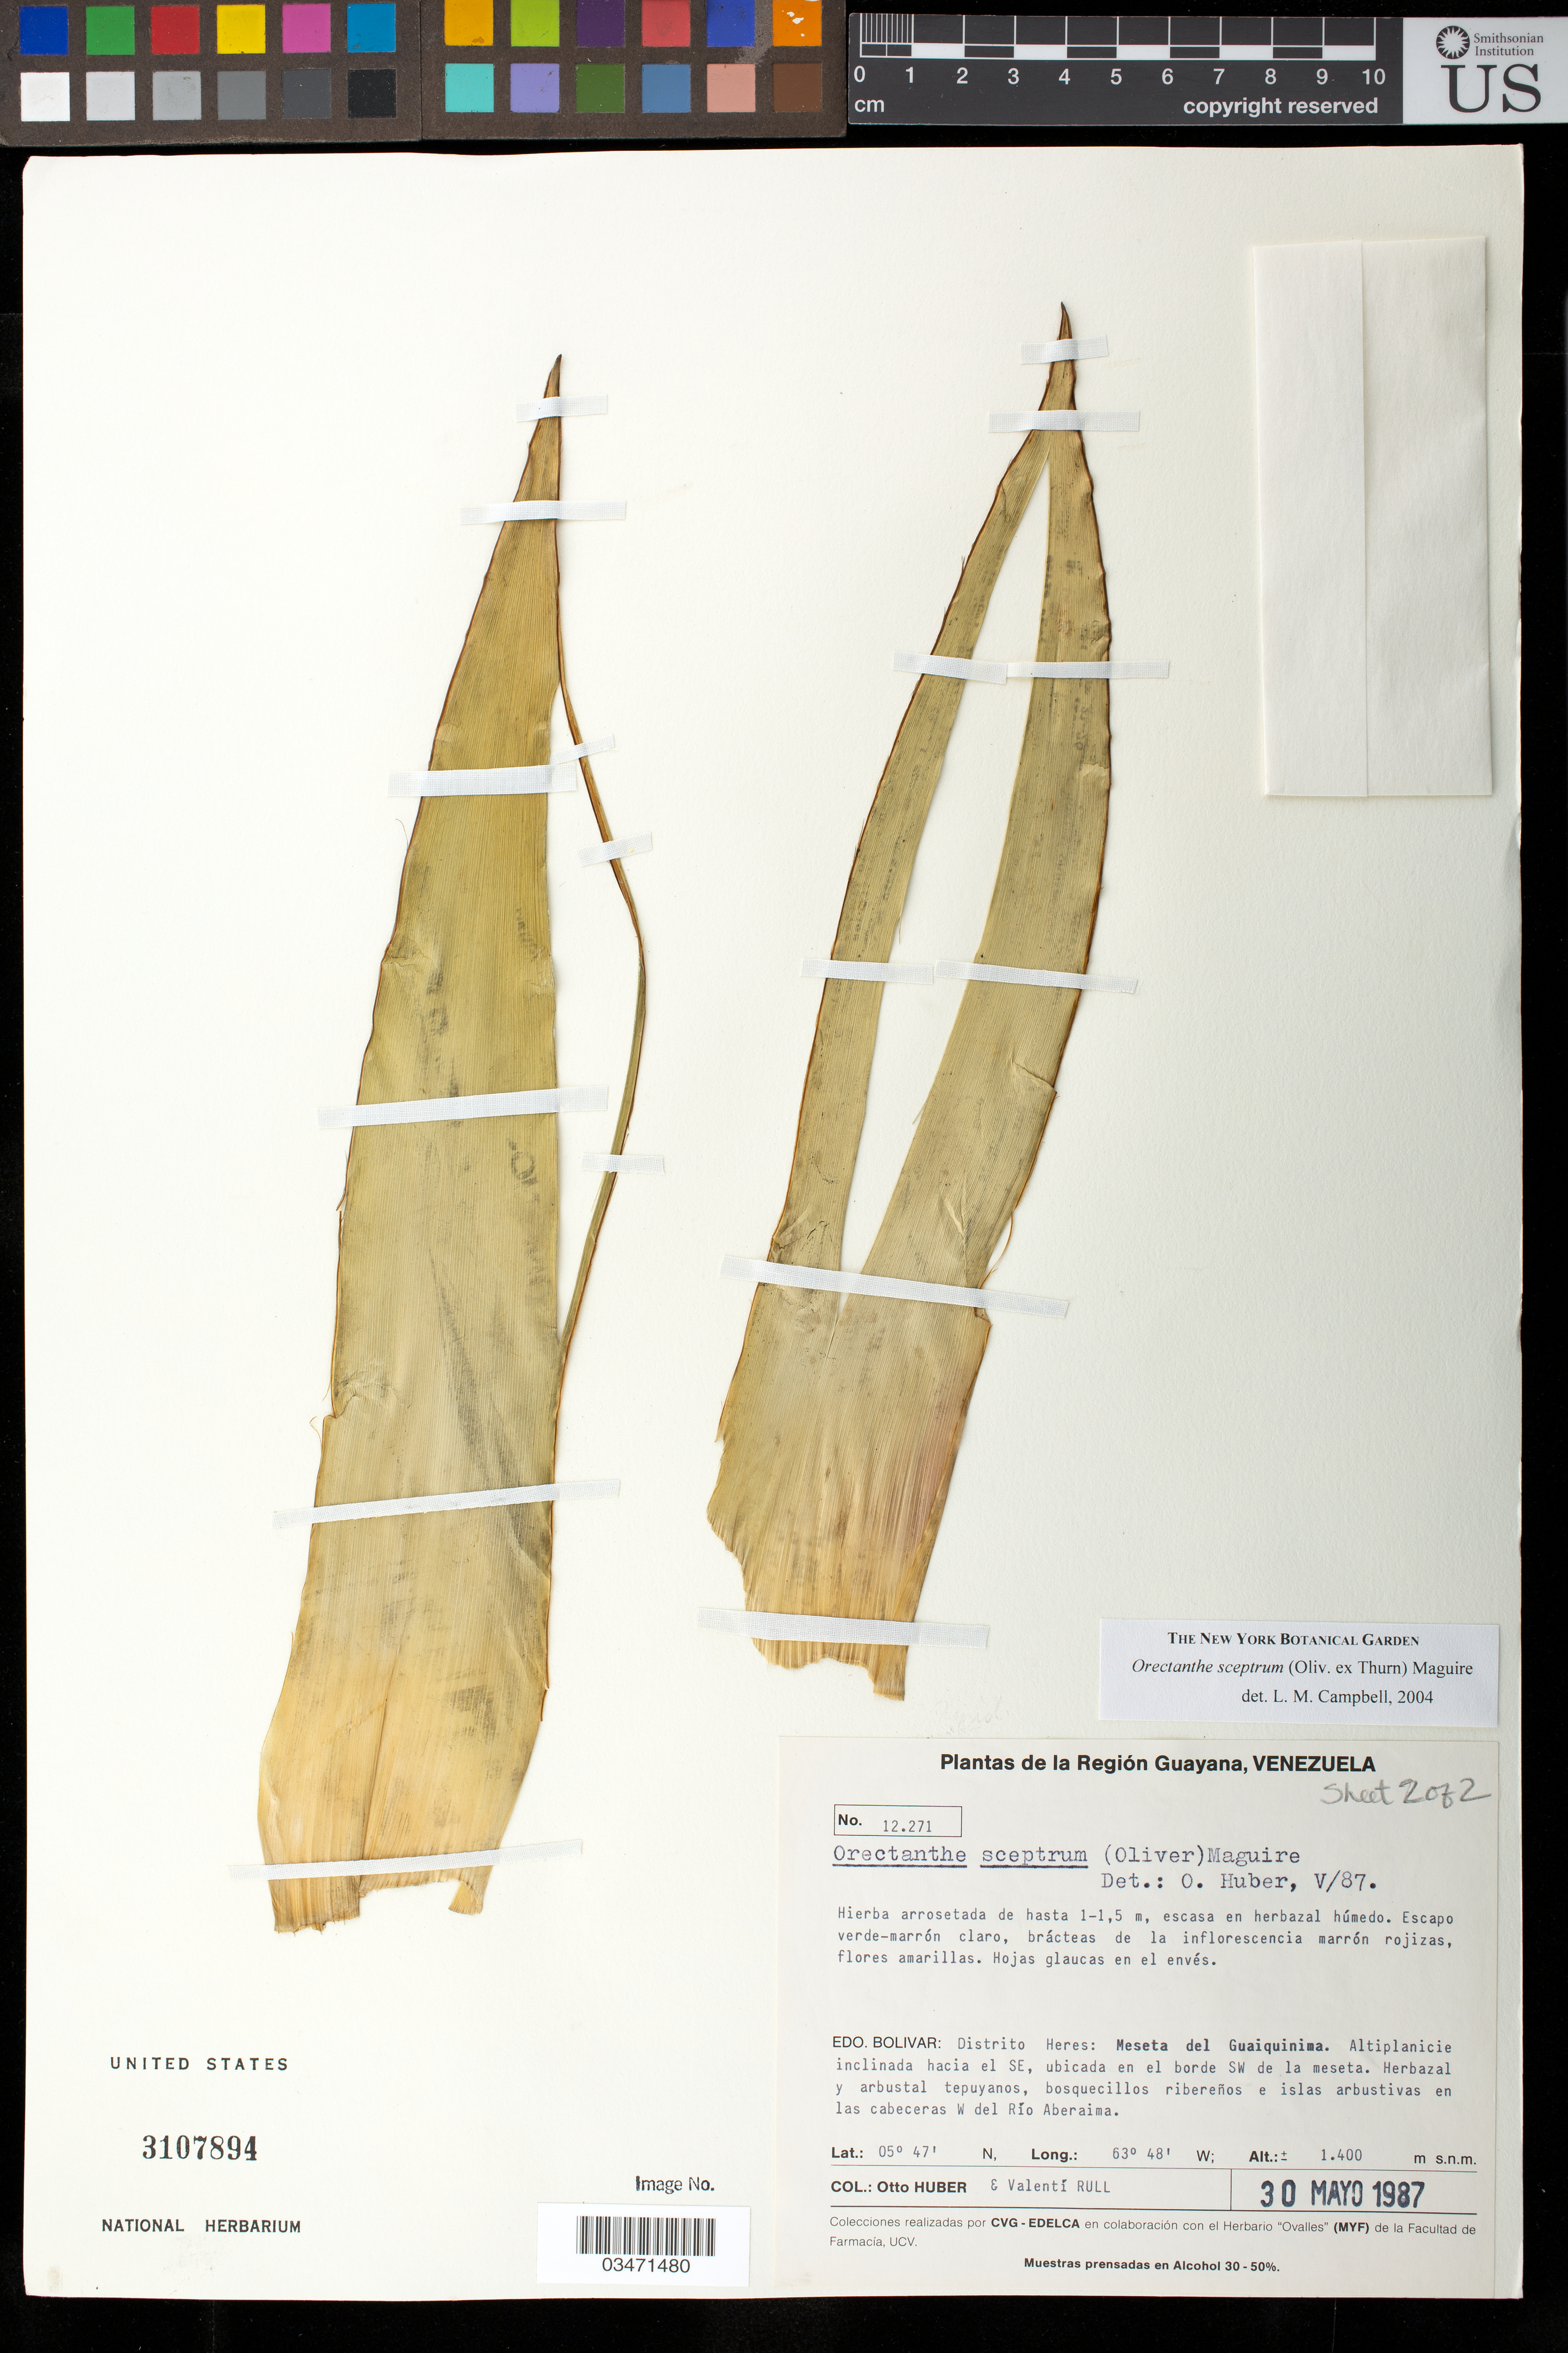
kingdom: Plantae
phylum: Tracheophyta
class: Liliopsida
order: Poales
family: Xyridaceae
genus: Orectanthe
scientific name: Orectanthe sceptrum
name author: (Oliv.) Maguire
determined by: Campbell, L. M.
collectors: O. Huber & V. Rull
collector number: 12271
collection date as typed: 30-May-87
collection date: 1987-05-30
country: Venezuela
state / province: Bolívar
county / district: Heres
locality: Meseta del Guaiquinima, W of Río Aberiama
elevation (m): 1400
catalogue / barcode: US 3107894